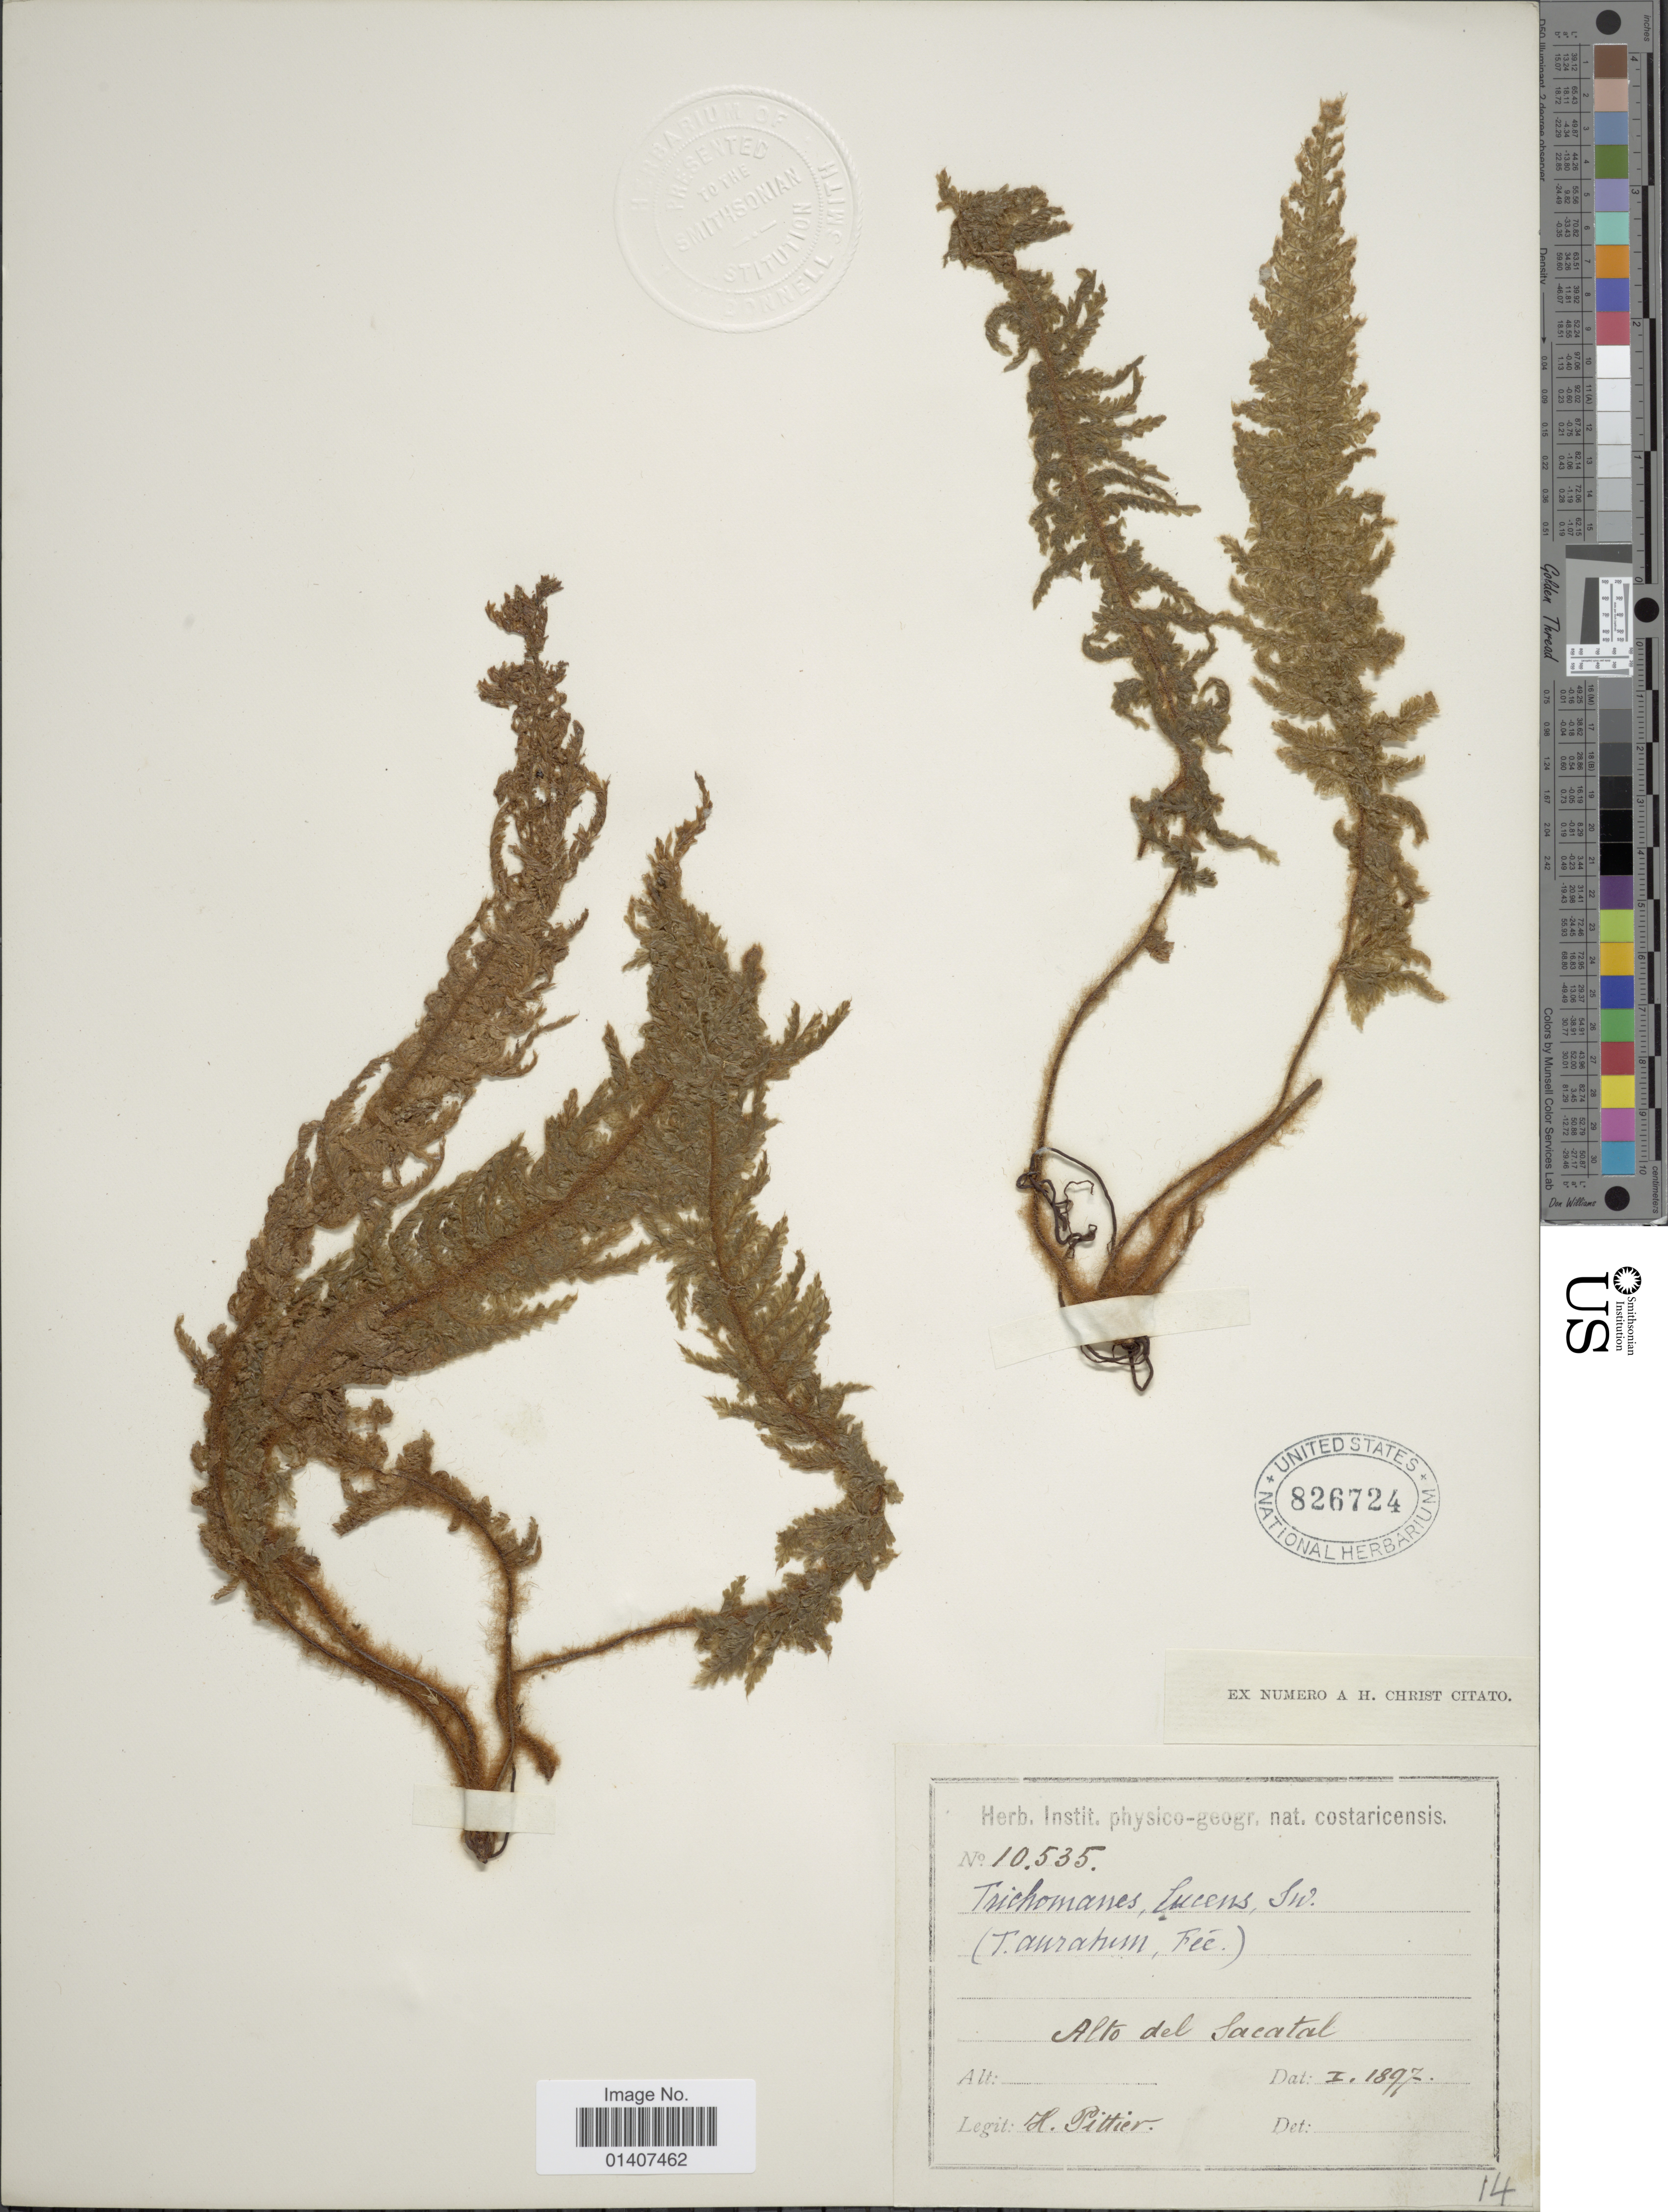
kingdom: Plantae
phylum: Tracheophyta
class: Polypodiopsida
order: Hymenophyllales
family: Hymenophyllaceae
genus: Trichomanes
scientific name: Trichomanes lucens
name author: Sw.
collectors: H. F. Pittier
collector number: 10535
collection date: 1897-01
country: Costa Rica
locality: Alto del Sacatal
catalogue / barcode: US 826724